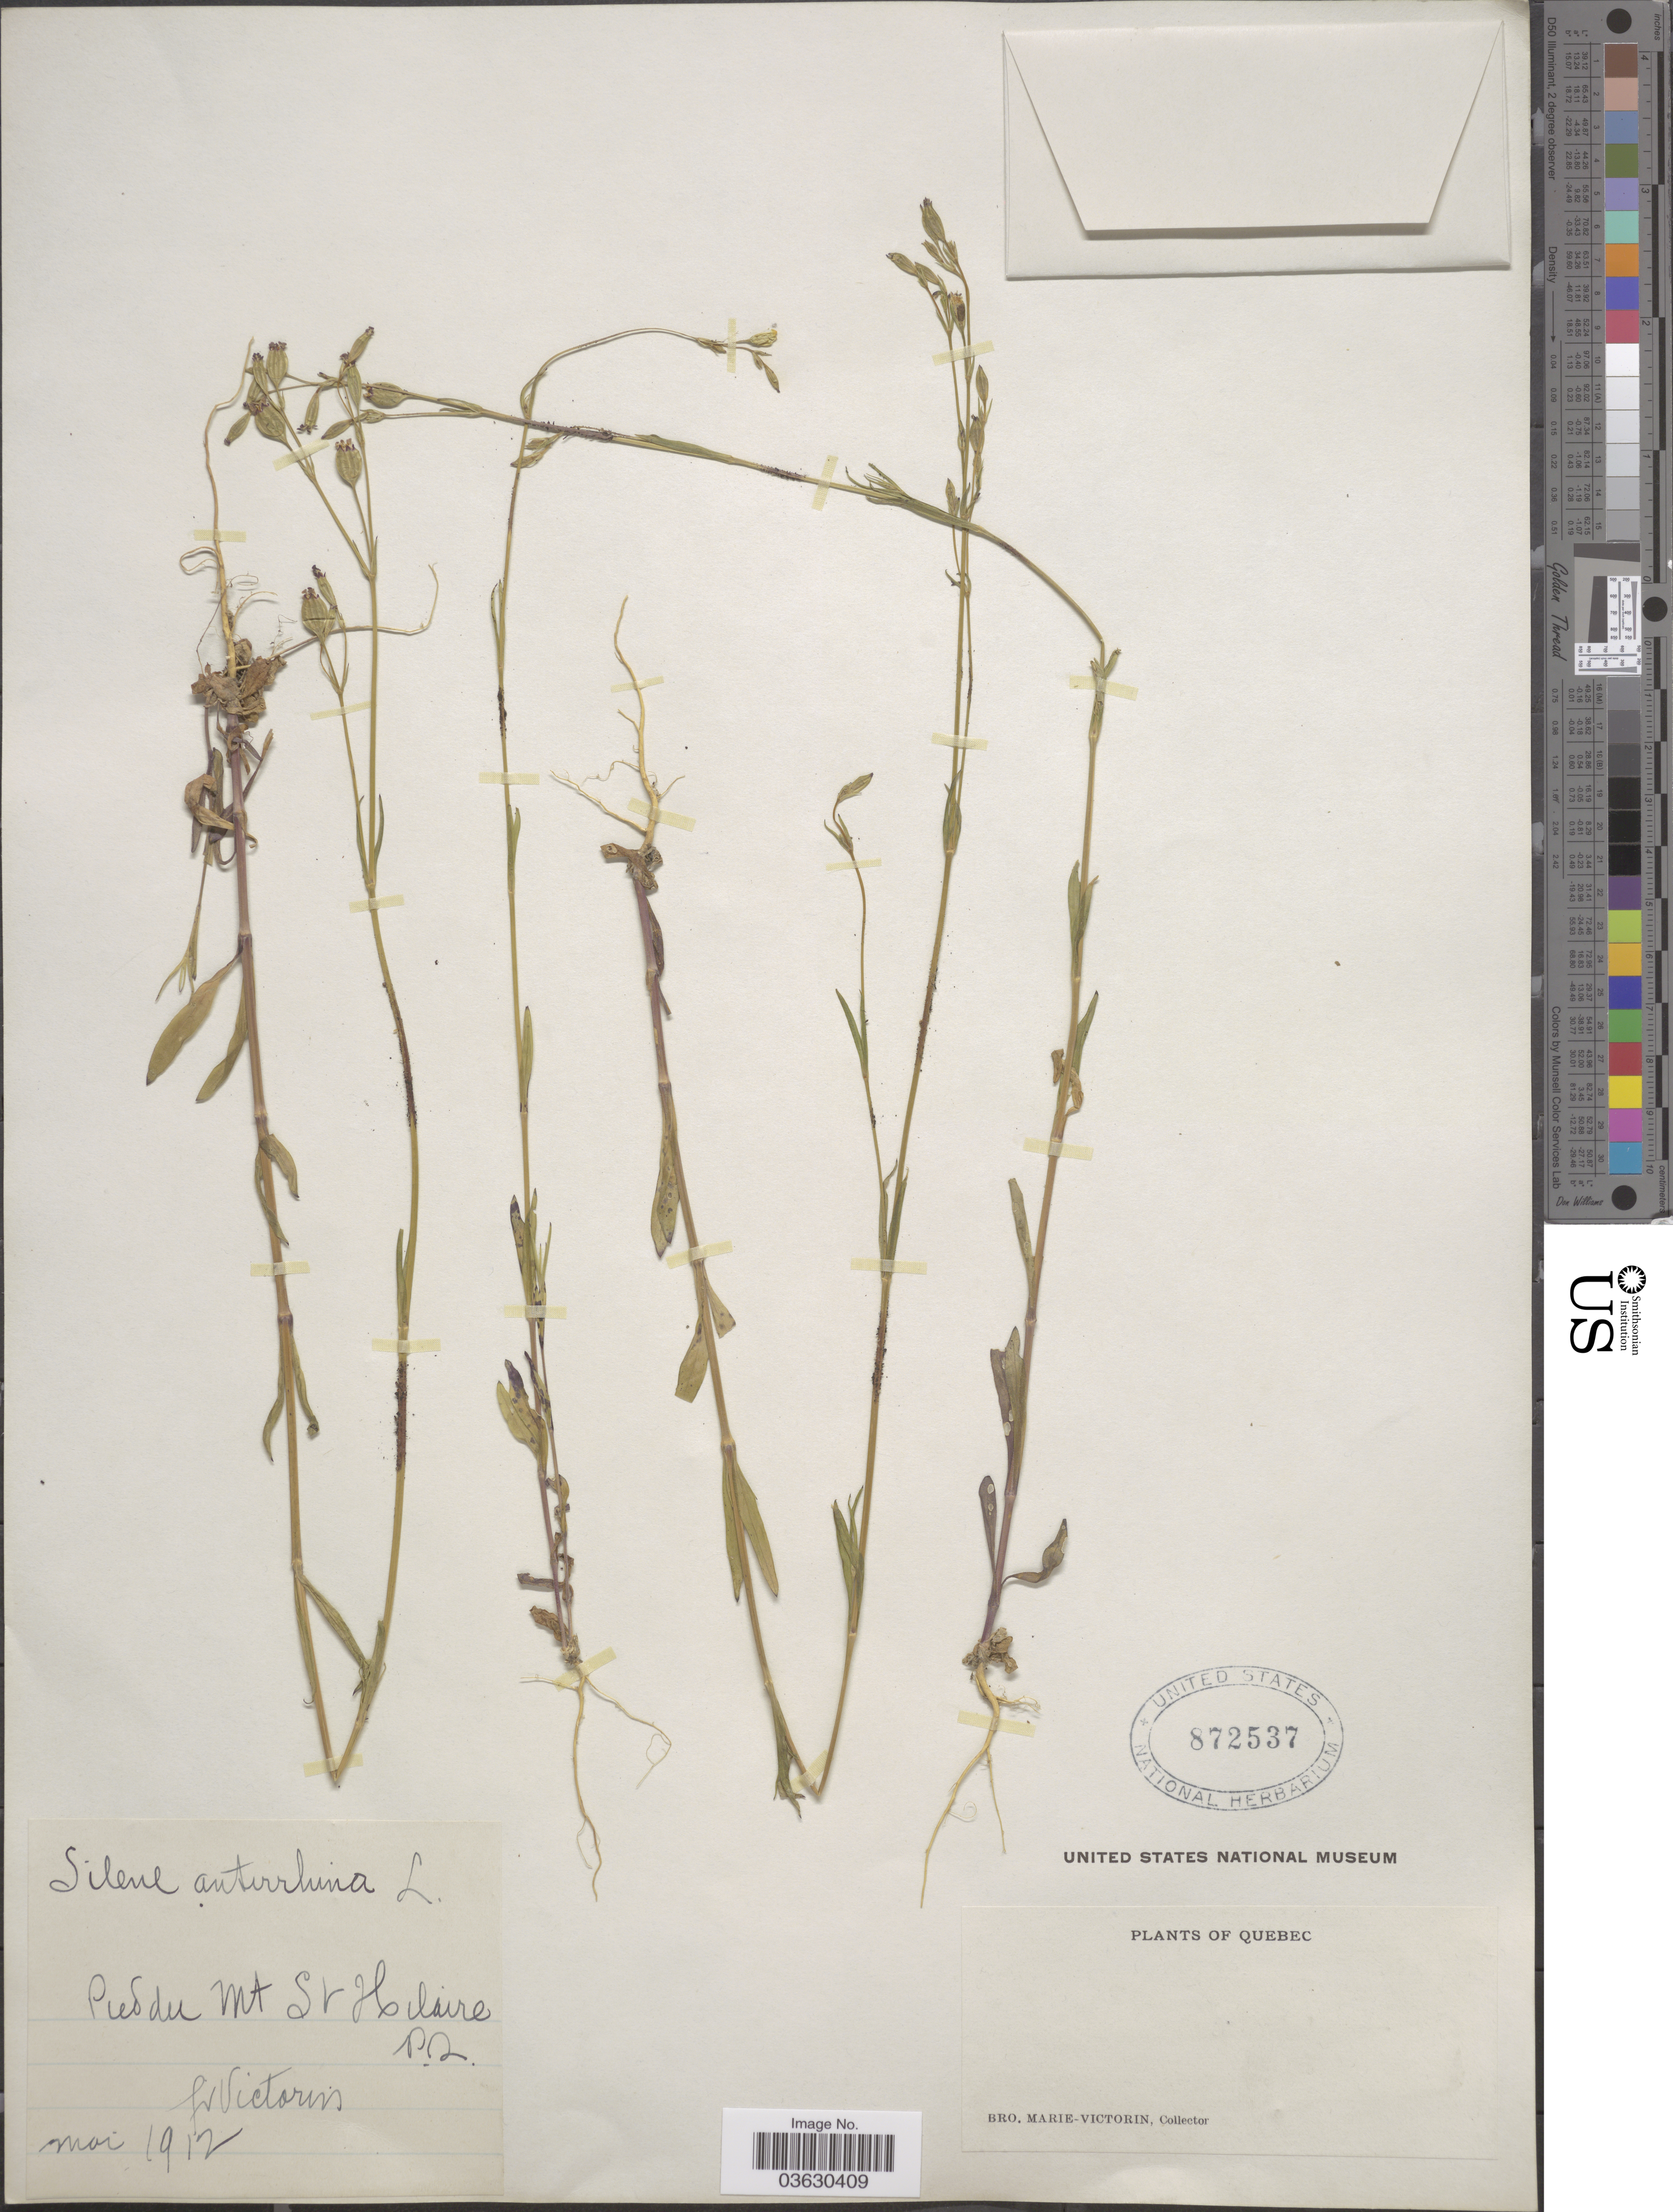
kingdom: Plantae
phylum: Tracheophyta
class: Magnoliopsida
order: Caryophyllales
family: Caryophyllaceae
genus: Silene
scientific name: Silene antirrhina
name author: L.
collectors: Fr. Marie-Victorin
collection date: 1912-05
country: Canada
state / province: Quebec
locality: Pied du Mt. St. Hilaire, P.Q.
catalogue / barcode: US 872537